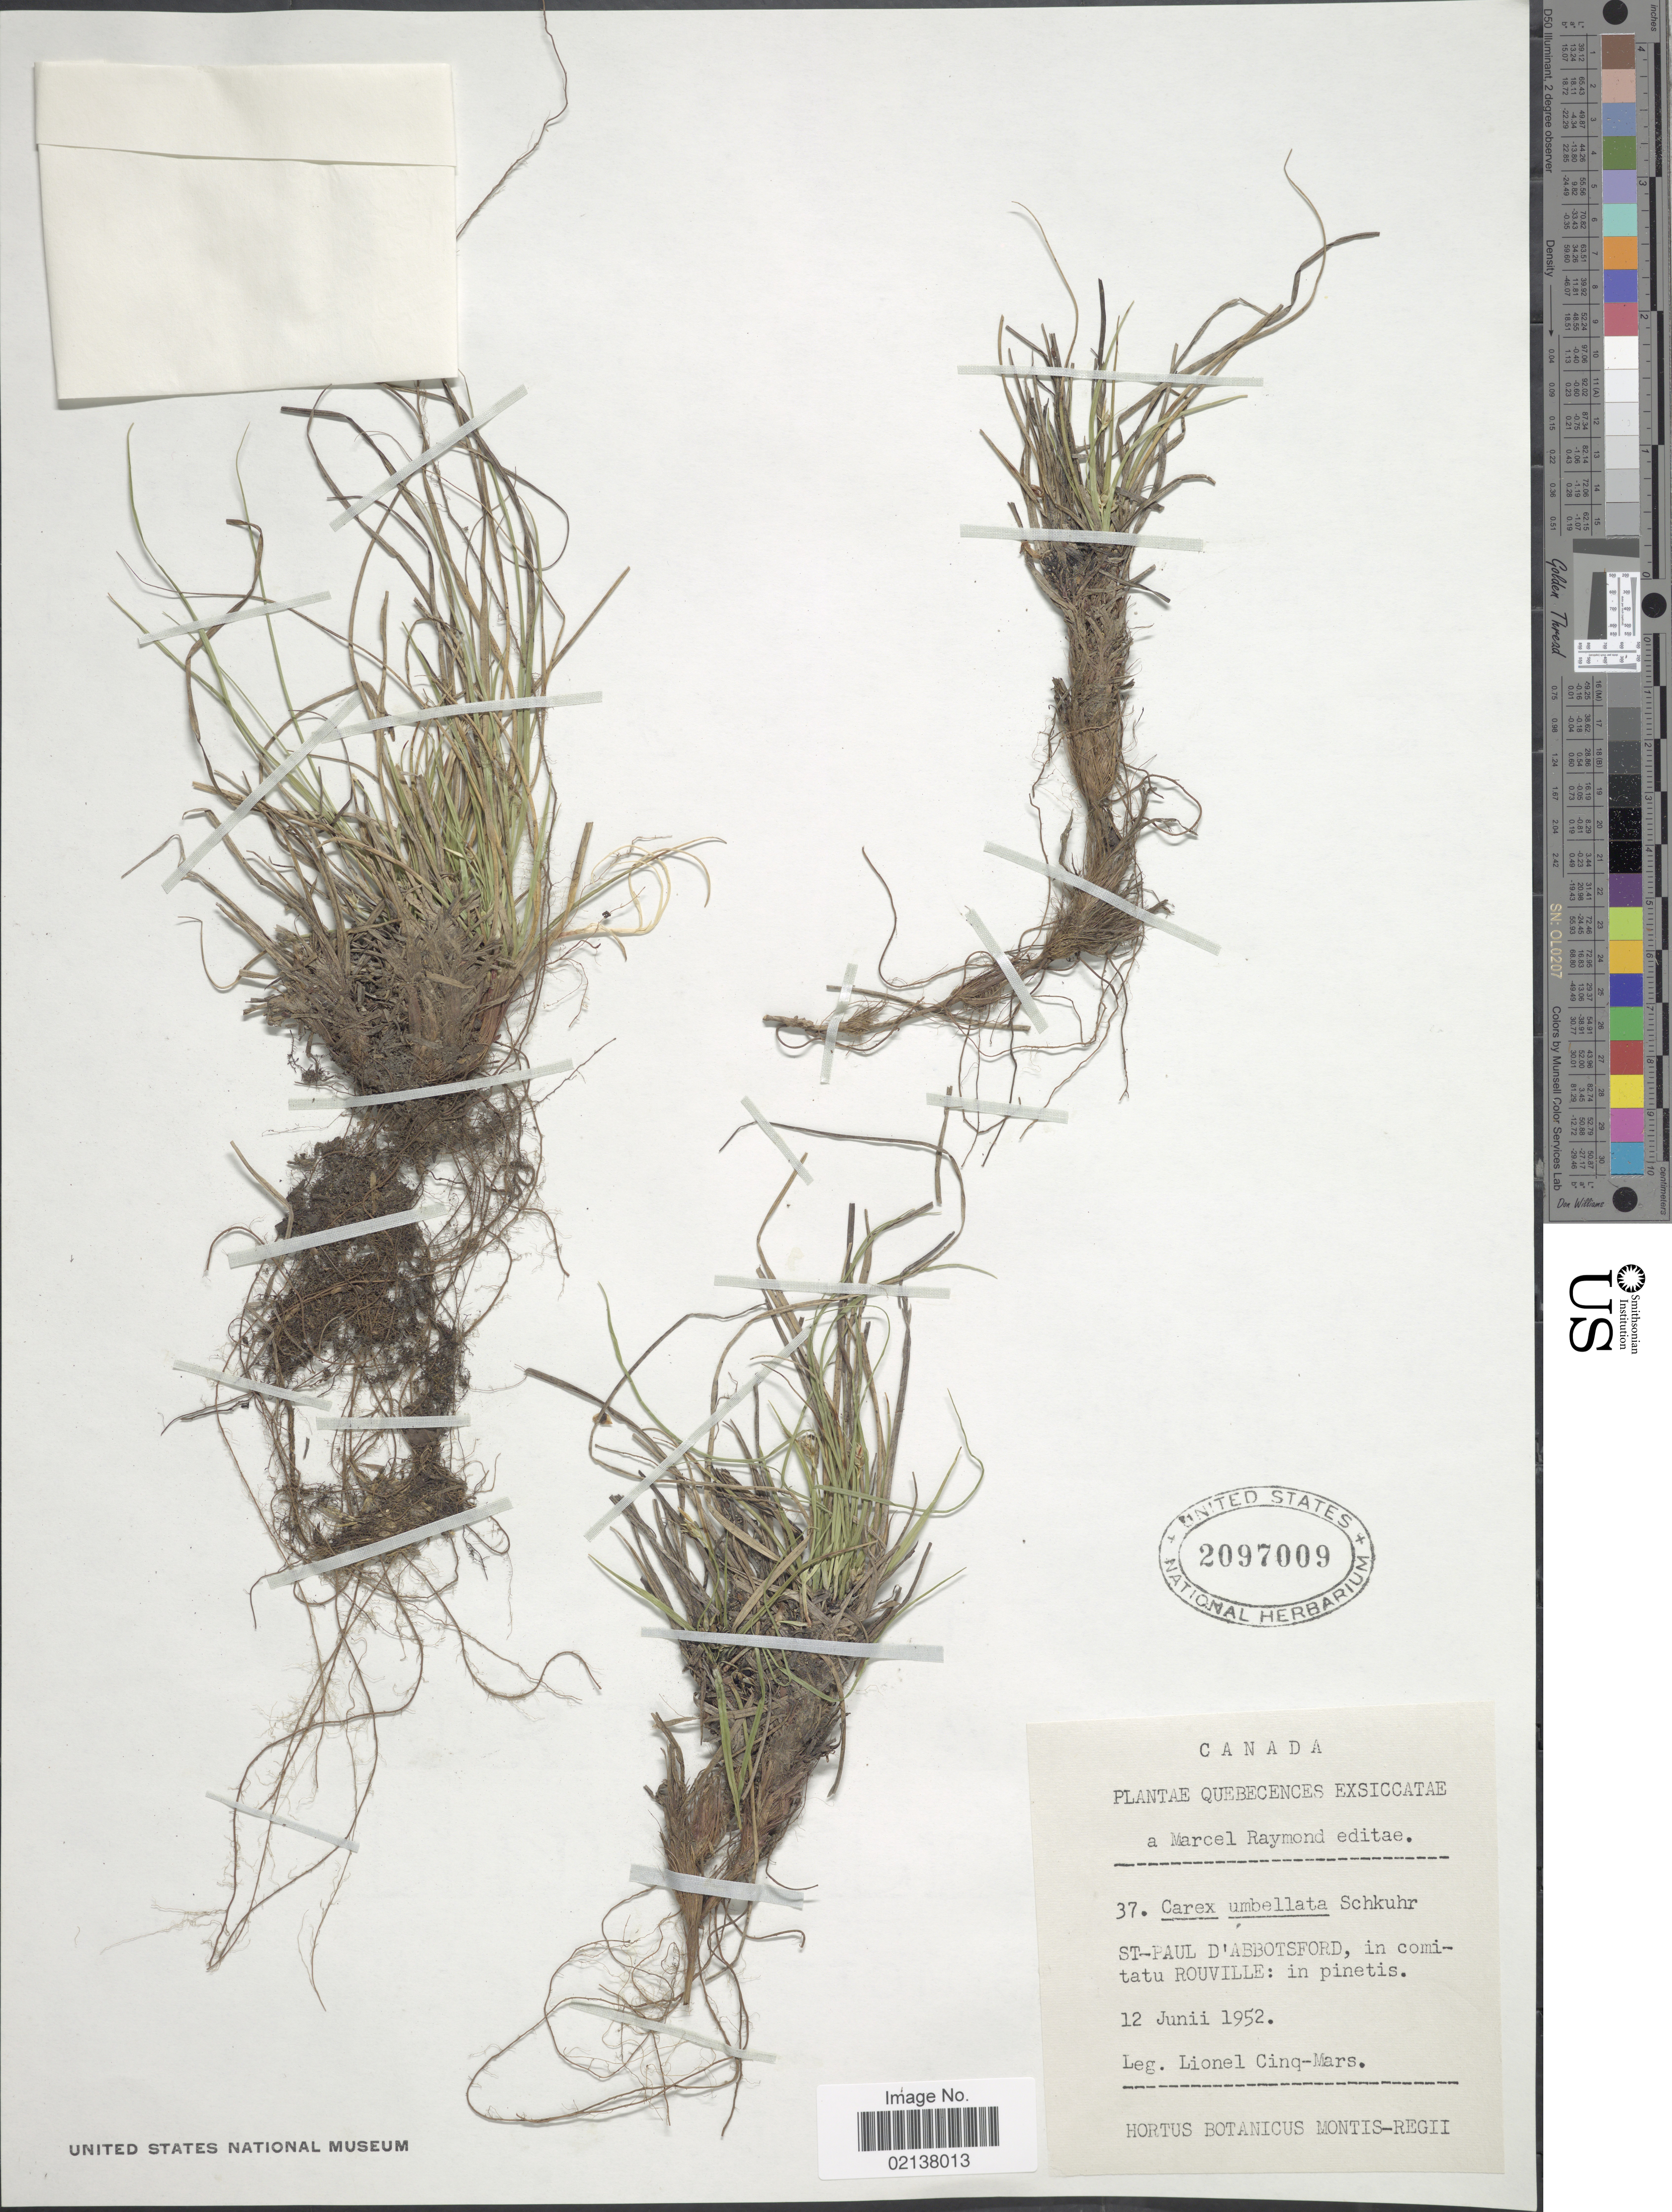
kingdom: Plantae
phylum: Tracheophyta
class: Liliopsida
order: Poales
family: Cyperaceae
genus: Carex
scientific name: Carex umbellata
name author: Schkuhr ex Willd.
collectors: L. Clinq-Mars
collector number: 37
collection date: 1952-06-12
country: Canada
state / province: Quebec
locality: St. Paul- D'Abbotsford, in comitatu Rouville: in pinetis.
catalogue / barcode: US 2097009